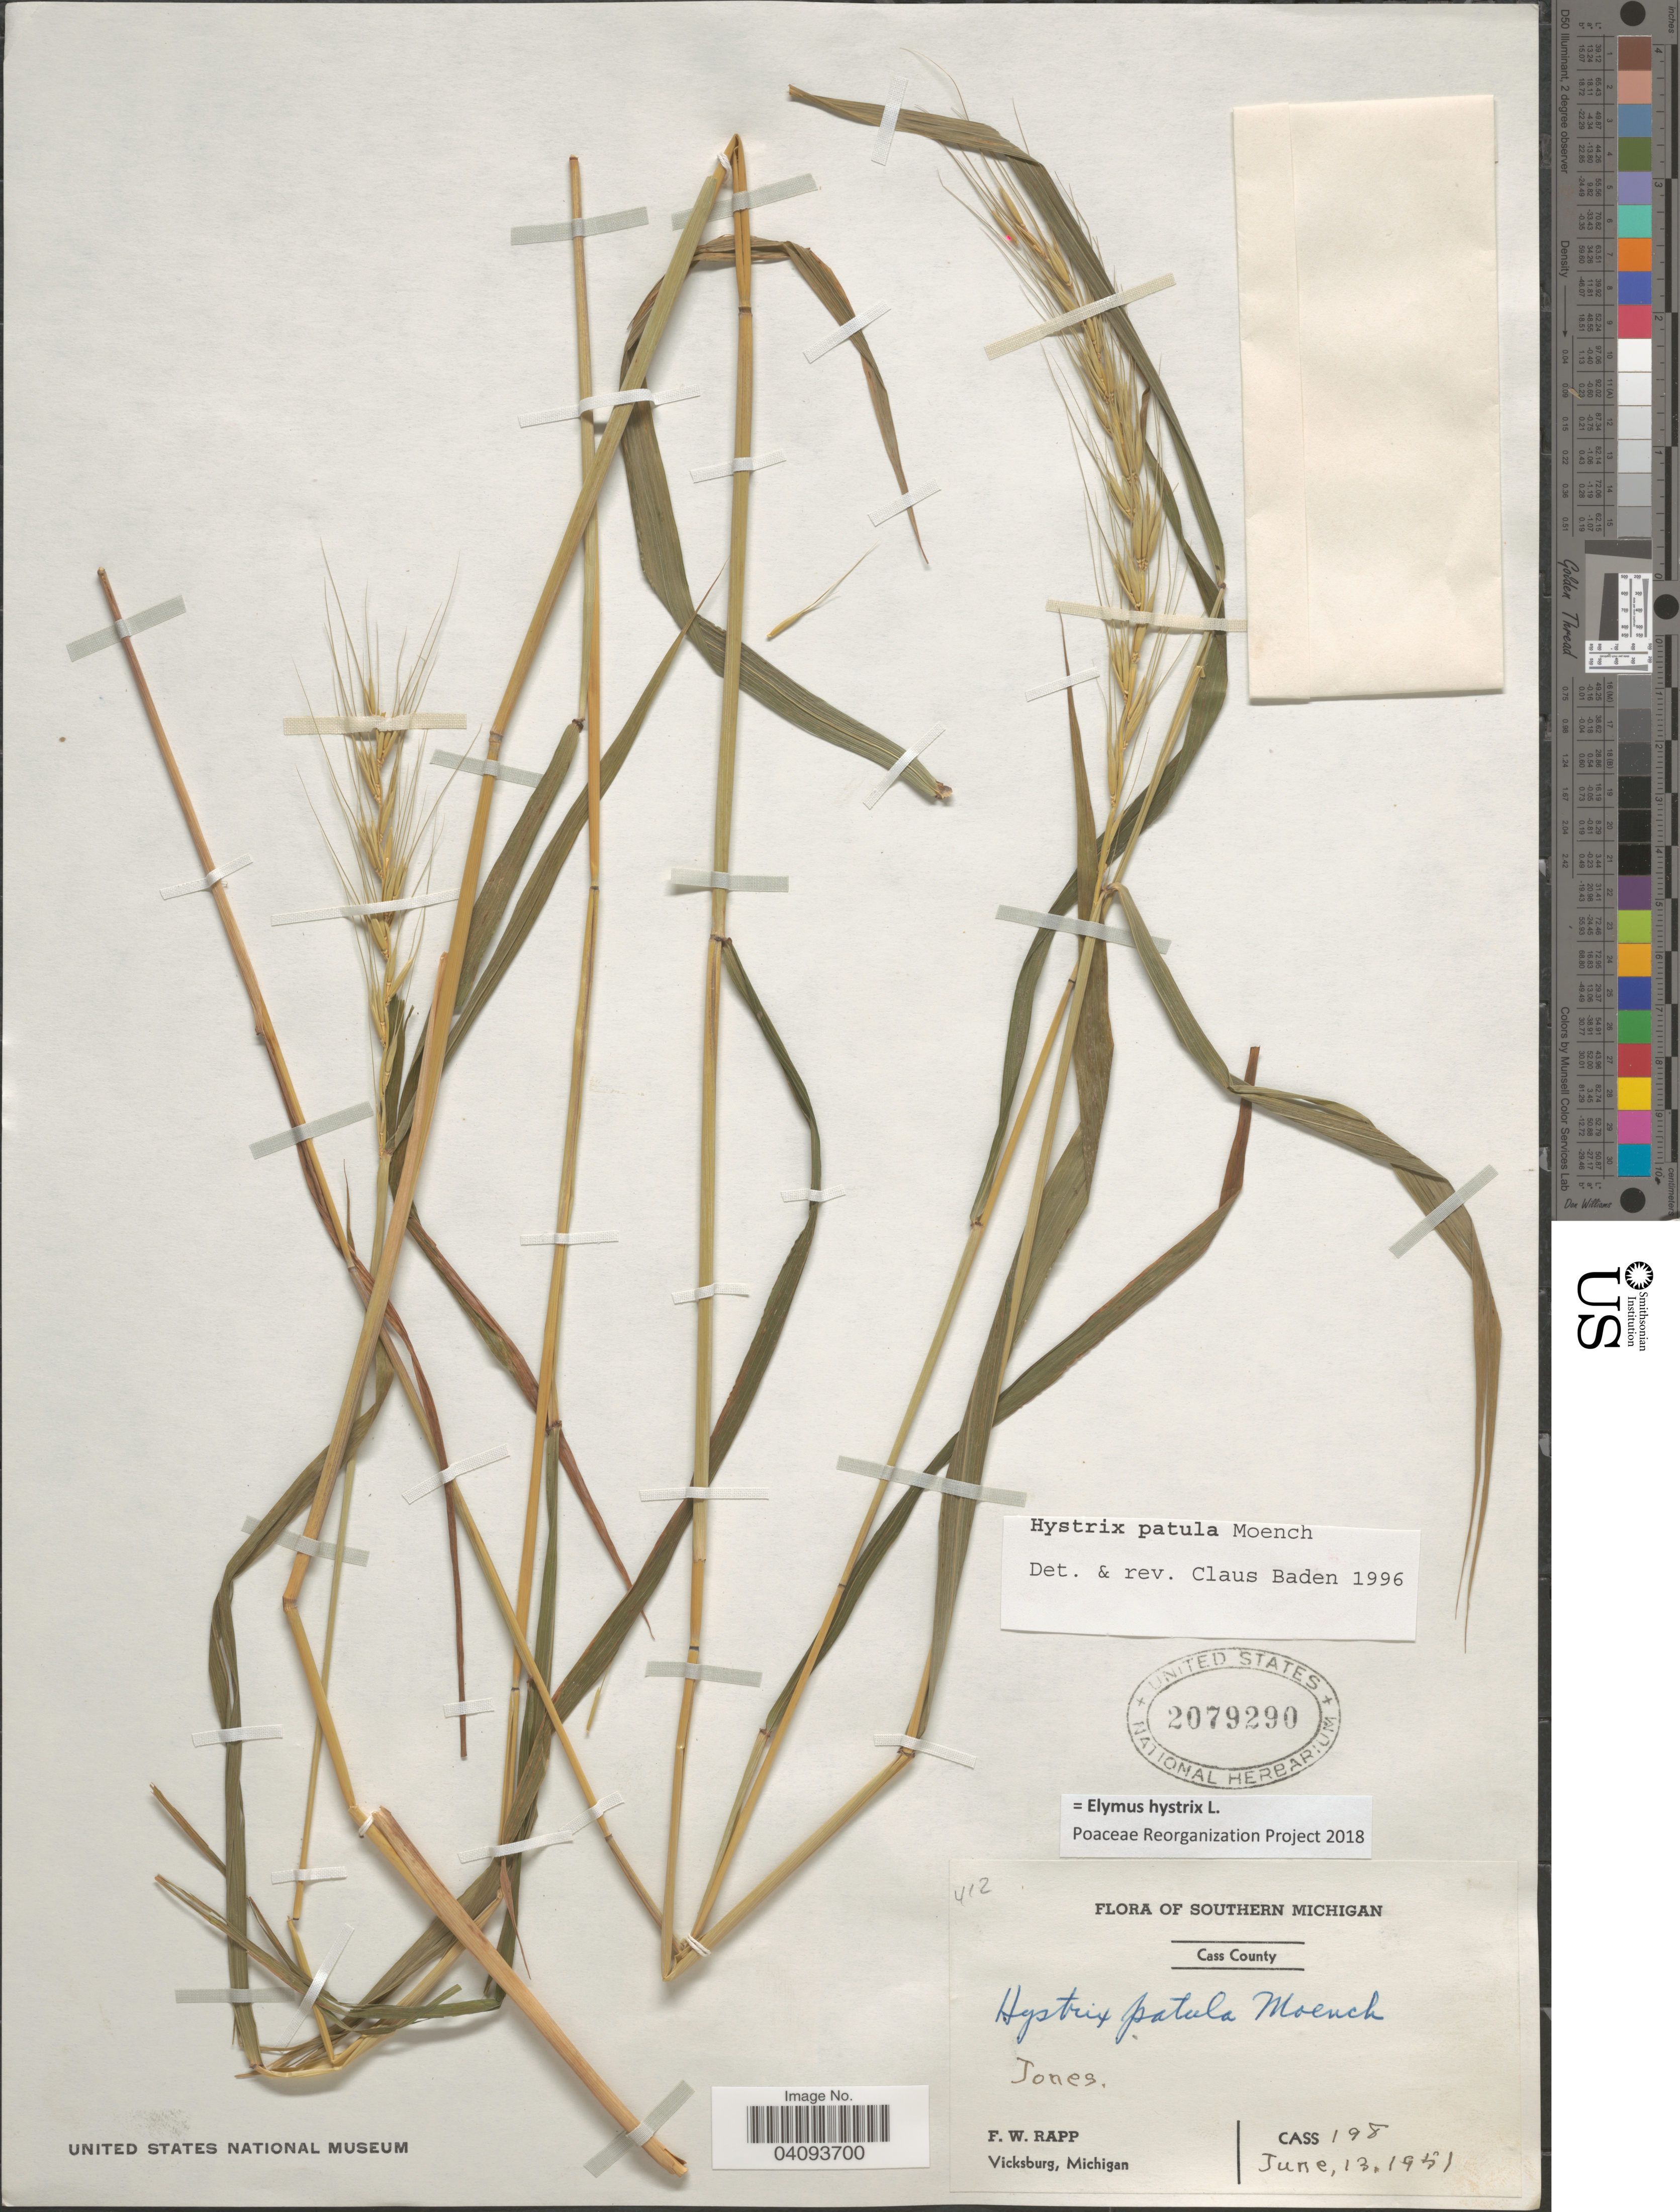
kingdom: Plantae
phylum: Tracheophyta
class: Liliopsida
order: Poales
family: Poaceae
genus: Elymus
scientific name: Elymus hystrix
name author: L.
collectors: F. Rapp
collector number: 412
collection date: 1951-06-13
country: United States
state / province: Michigan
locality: Southern Michigan. Cass County. Kones.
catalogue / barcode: US 2079290